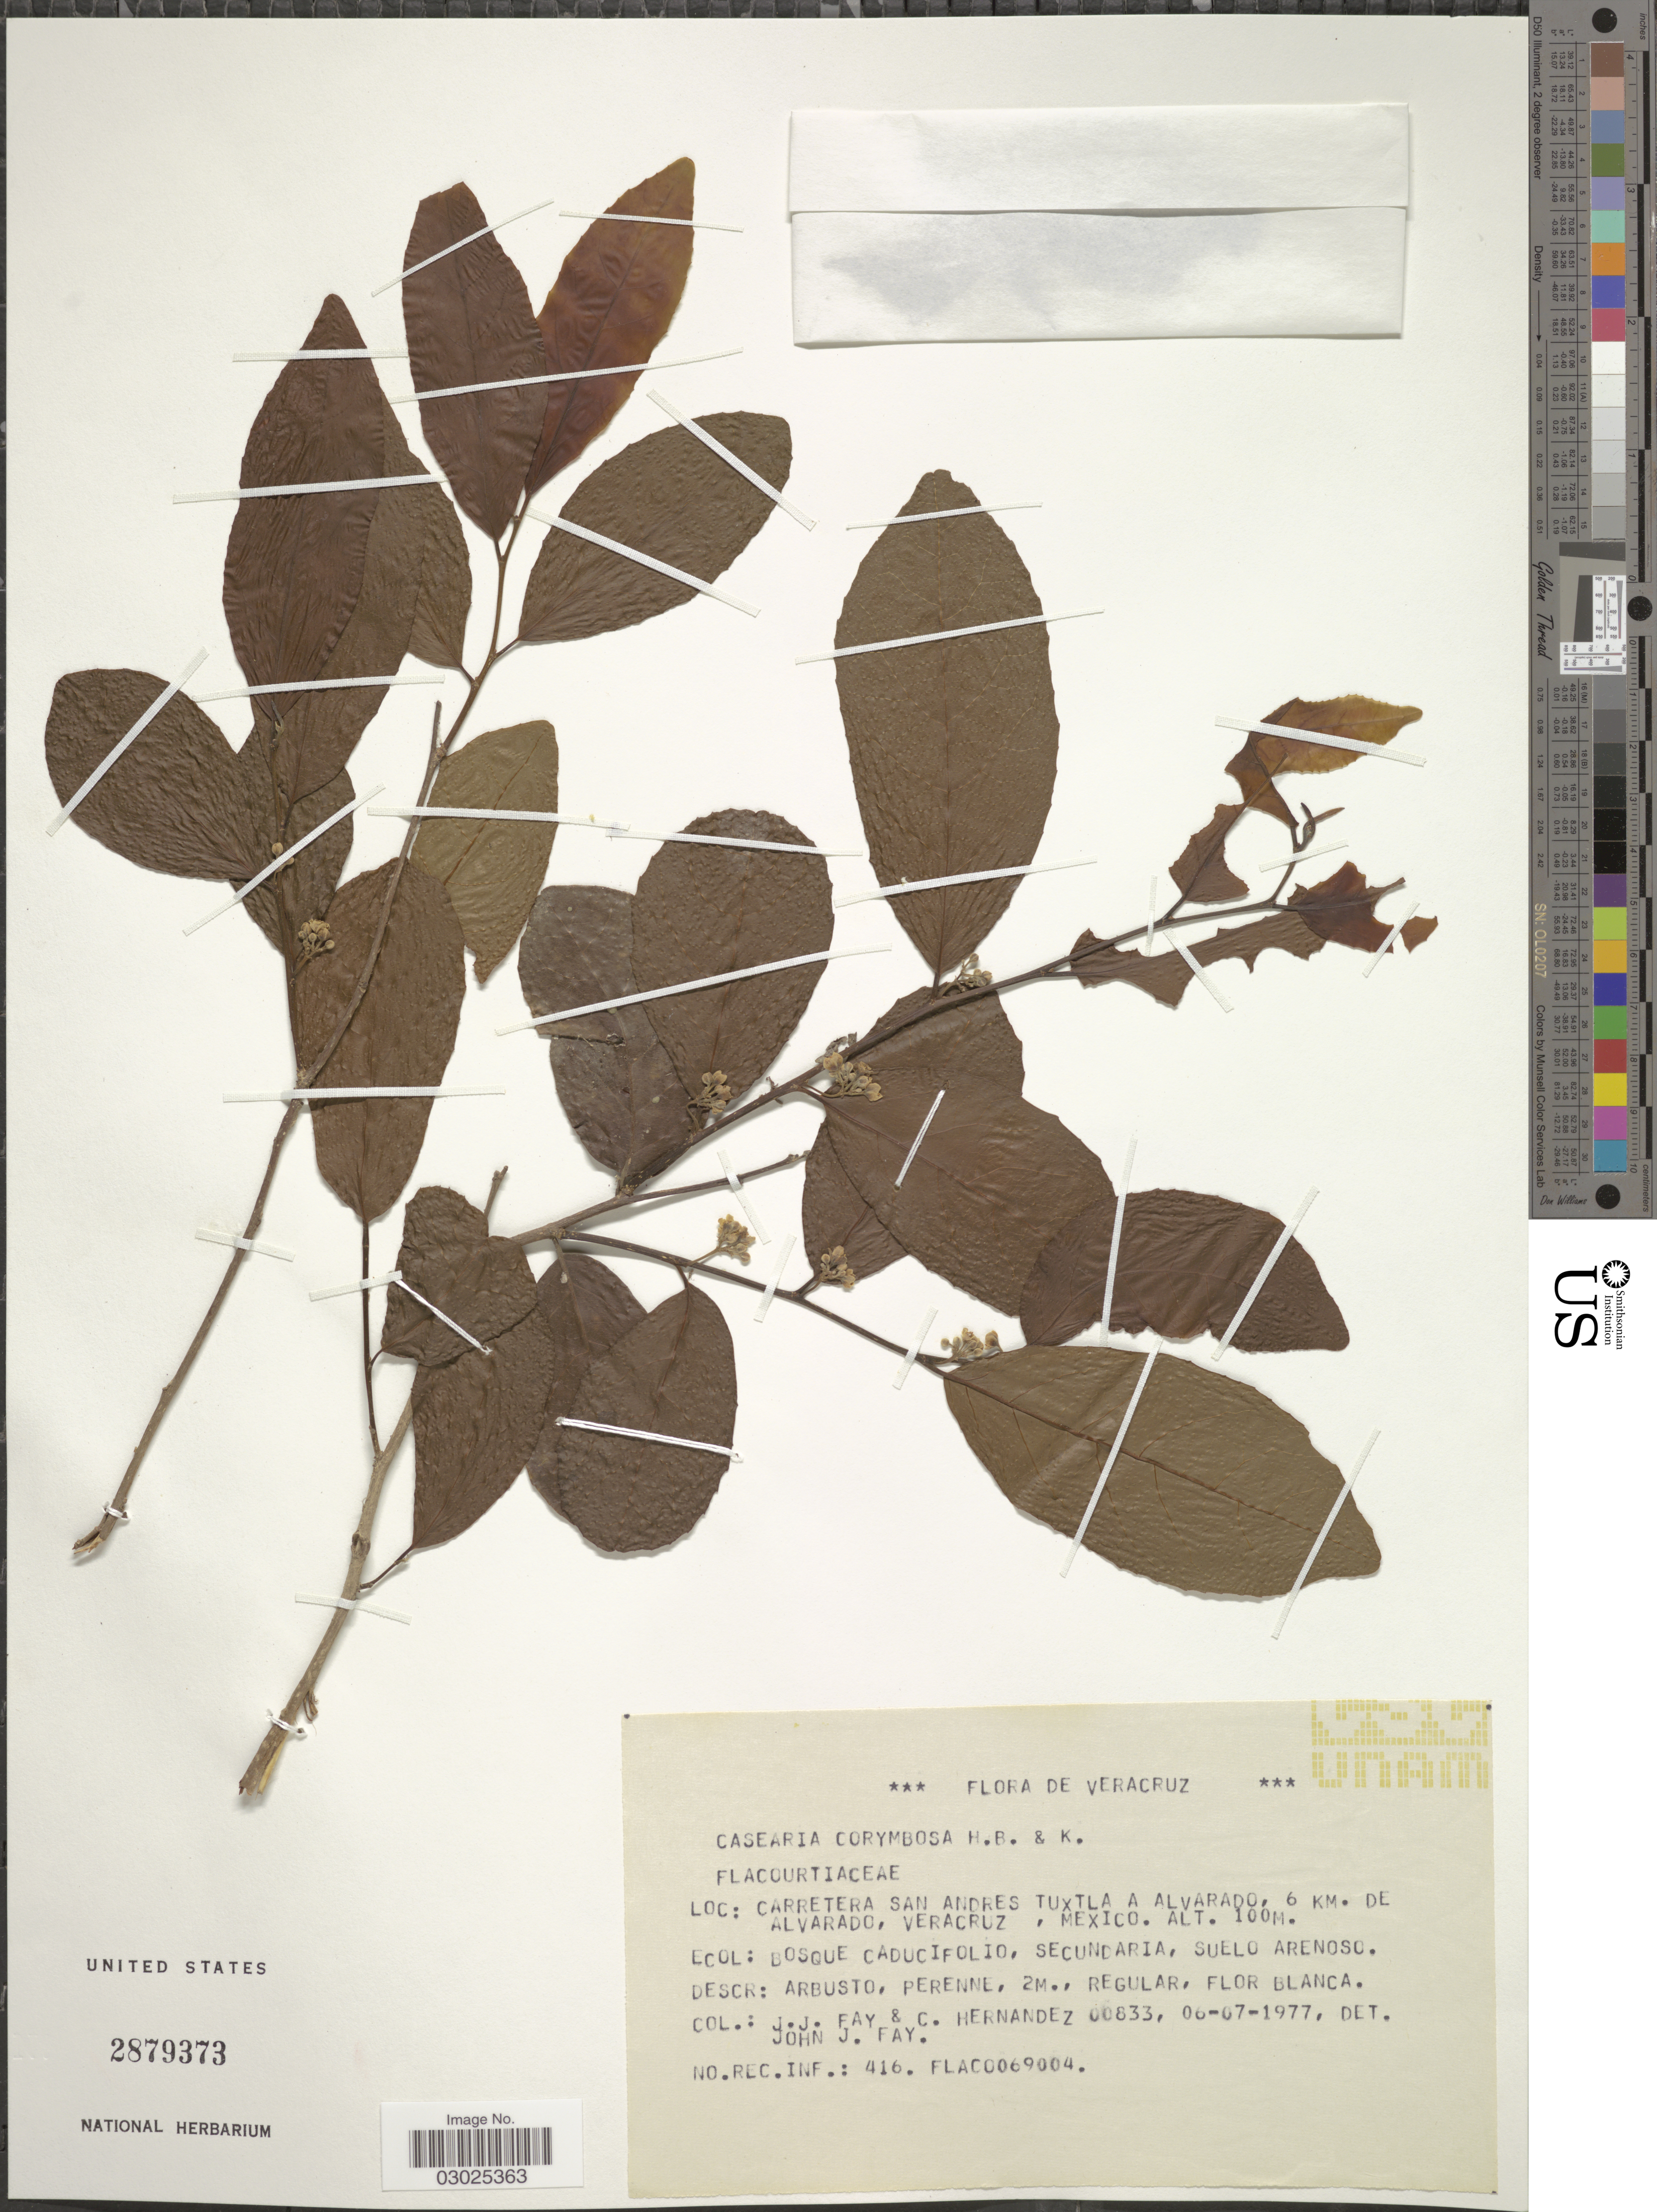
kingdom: Plantae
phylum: Tracheophyta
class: Magnoliopsida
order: Malpighiales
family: Salicaceae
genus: Casearia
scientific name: Casearia corymbosa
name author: Kunth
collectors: J. Fay & C. Hernandez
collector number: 00833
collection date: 1977-07-06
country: Mexico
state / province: Veracruz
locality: Veracruz. Carretera San Andres Tuxtla a Alvarado, 6 km. de Alvarado.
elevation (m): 100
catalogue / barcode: US 2879373